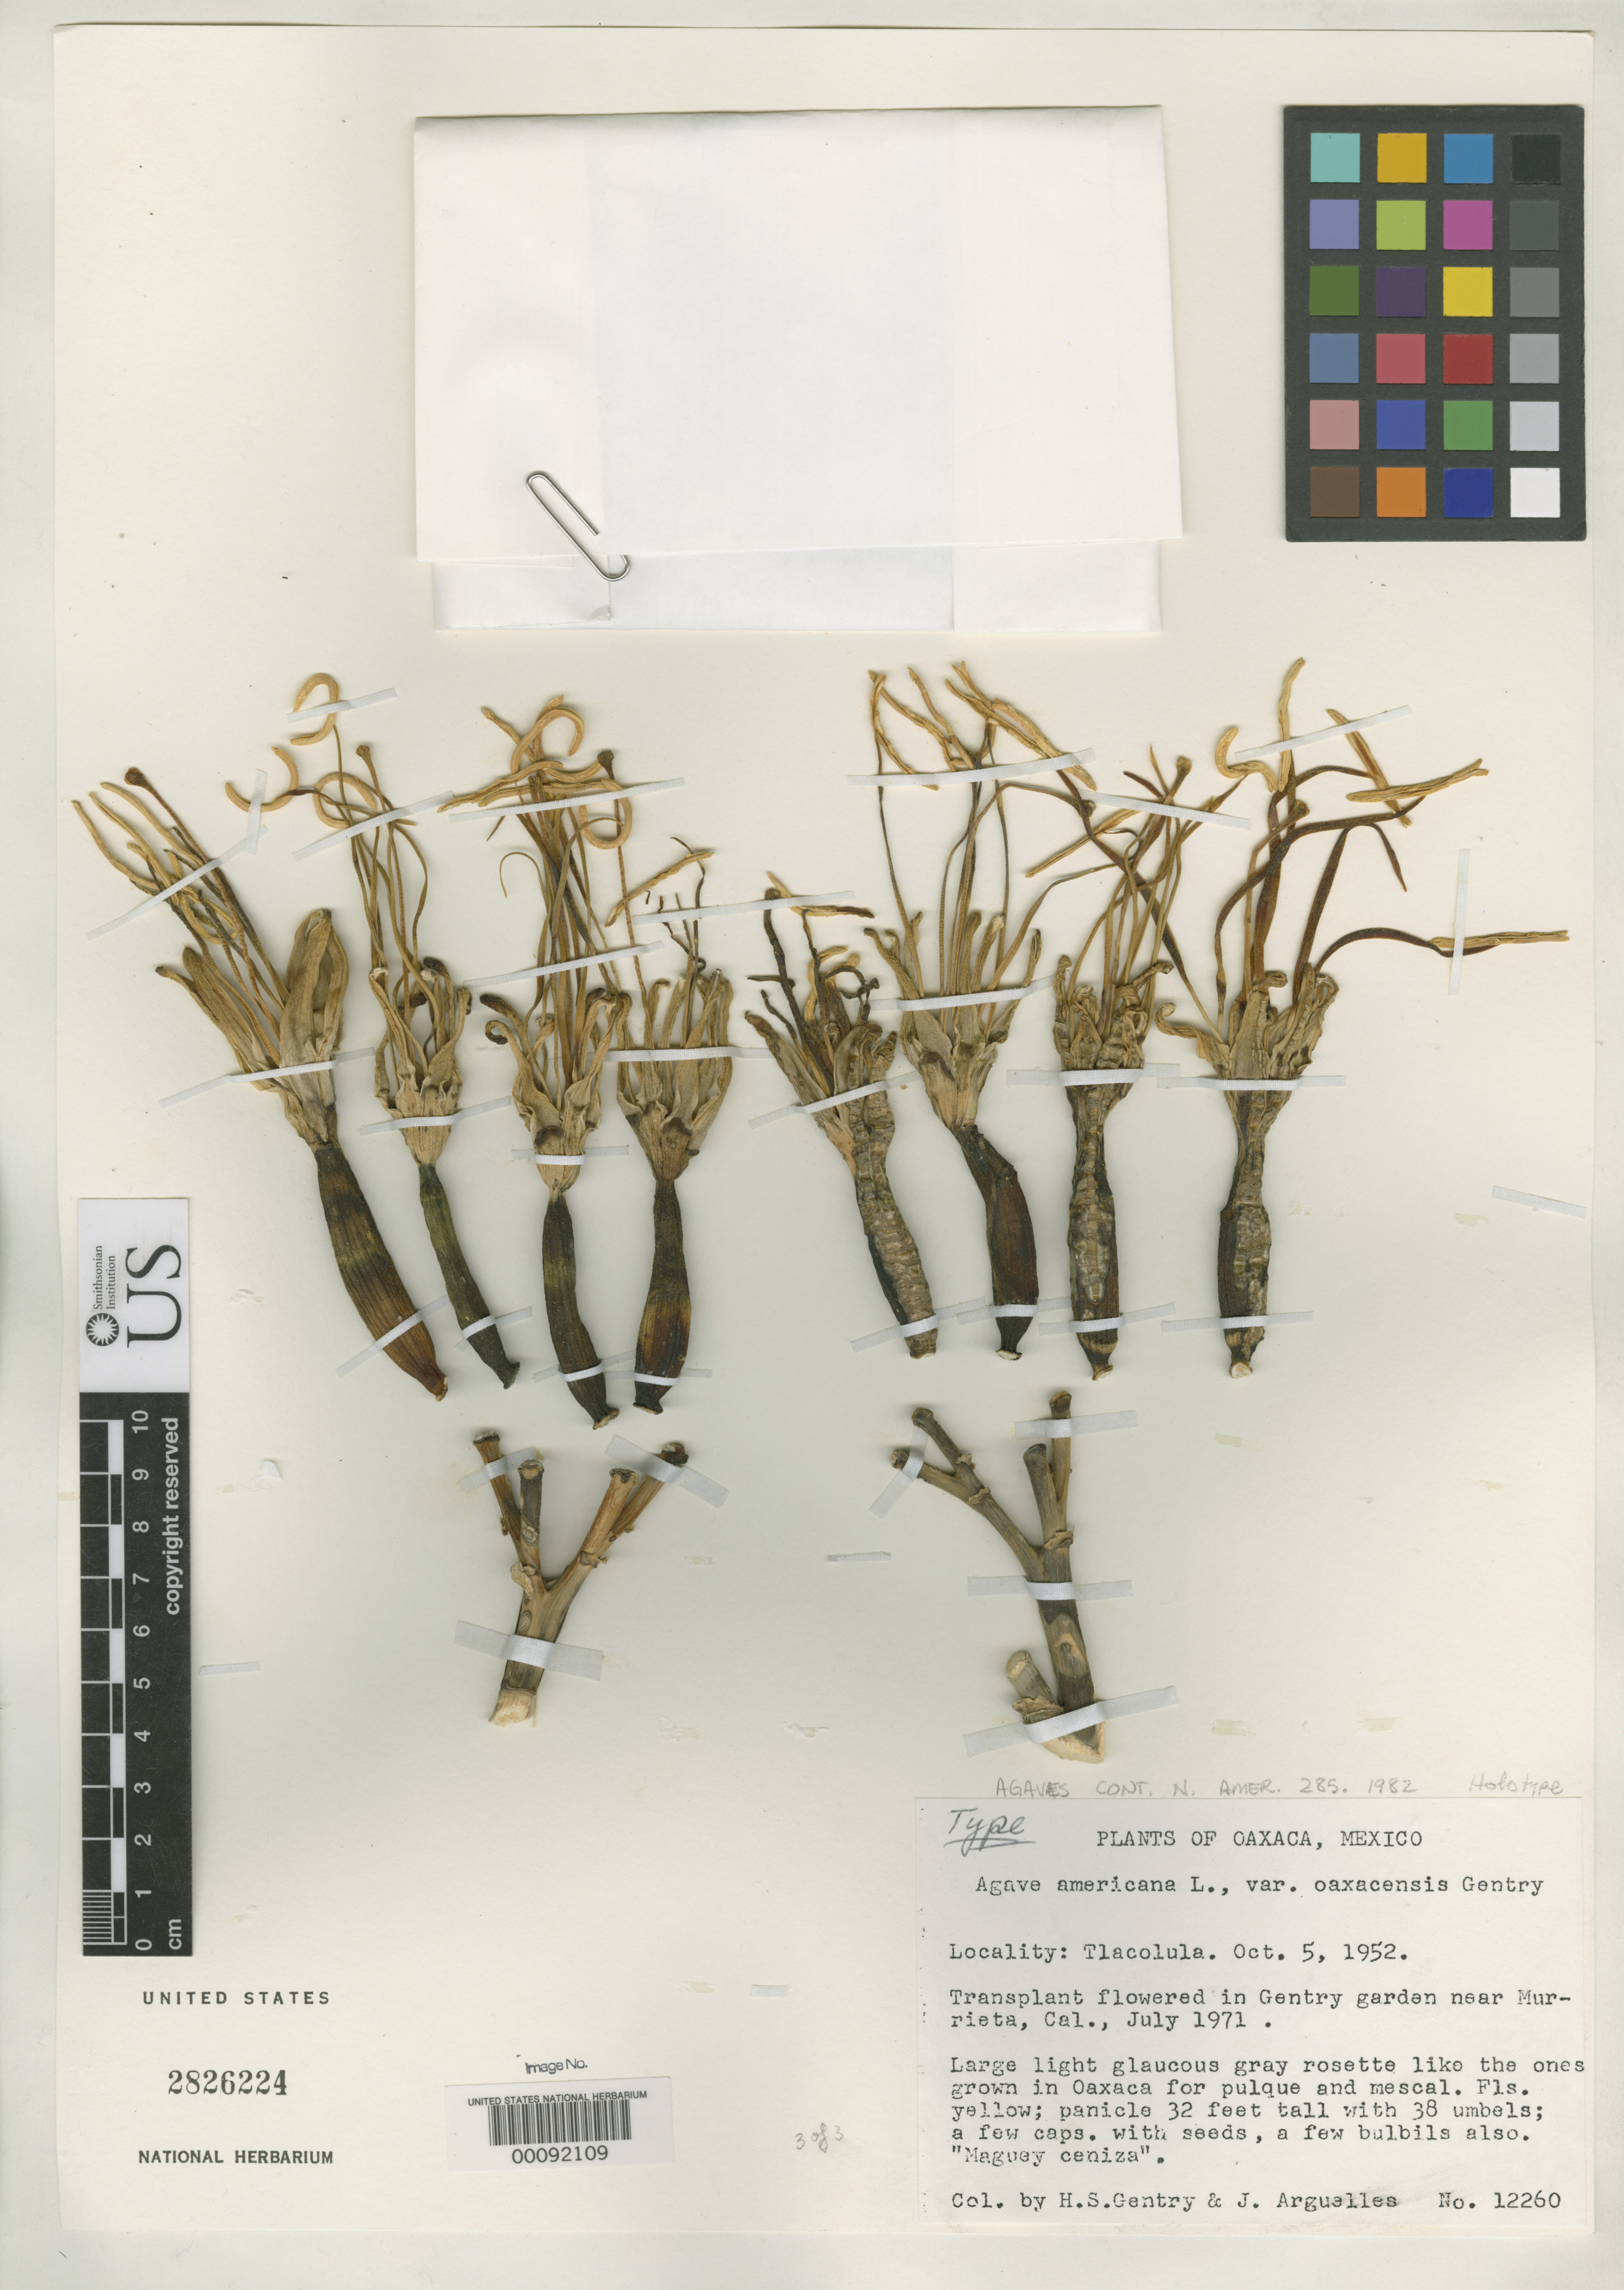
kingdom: Plantae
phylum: Tracheophyta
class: Liliopsida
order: Asparagales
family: Asparagaceae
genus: Agave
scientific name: Agave americana var. oaxacensis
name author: Gentry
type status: Holotype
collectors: H. S. Gentry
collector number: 12260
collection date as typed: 05 Oct 1952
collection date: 1952-10-05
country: Mexico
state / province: Oaxaca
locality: Tlacolula.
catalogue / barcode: US 2826224